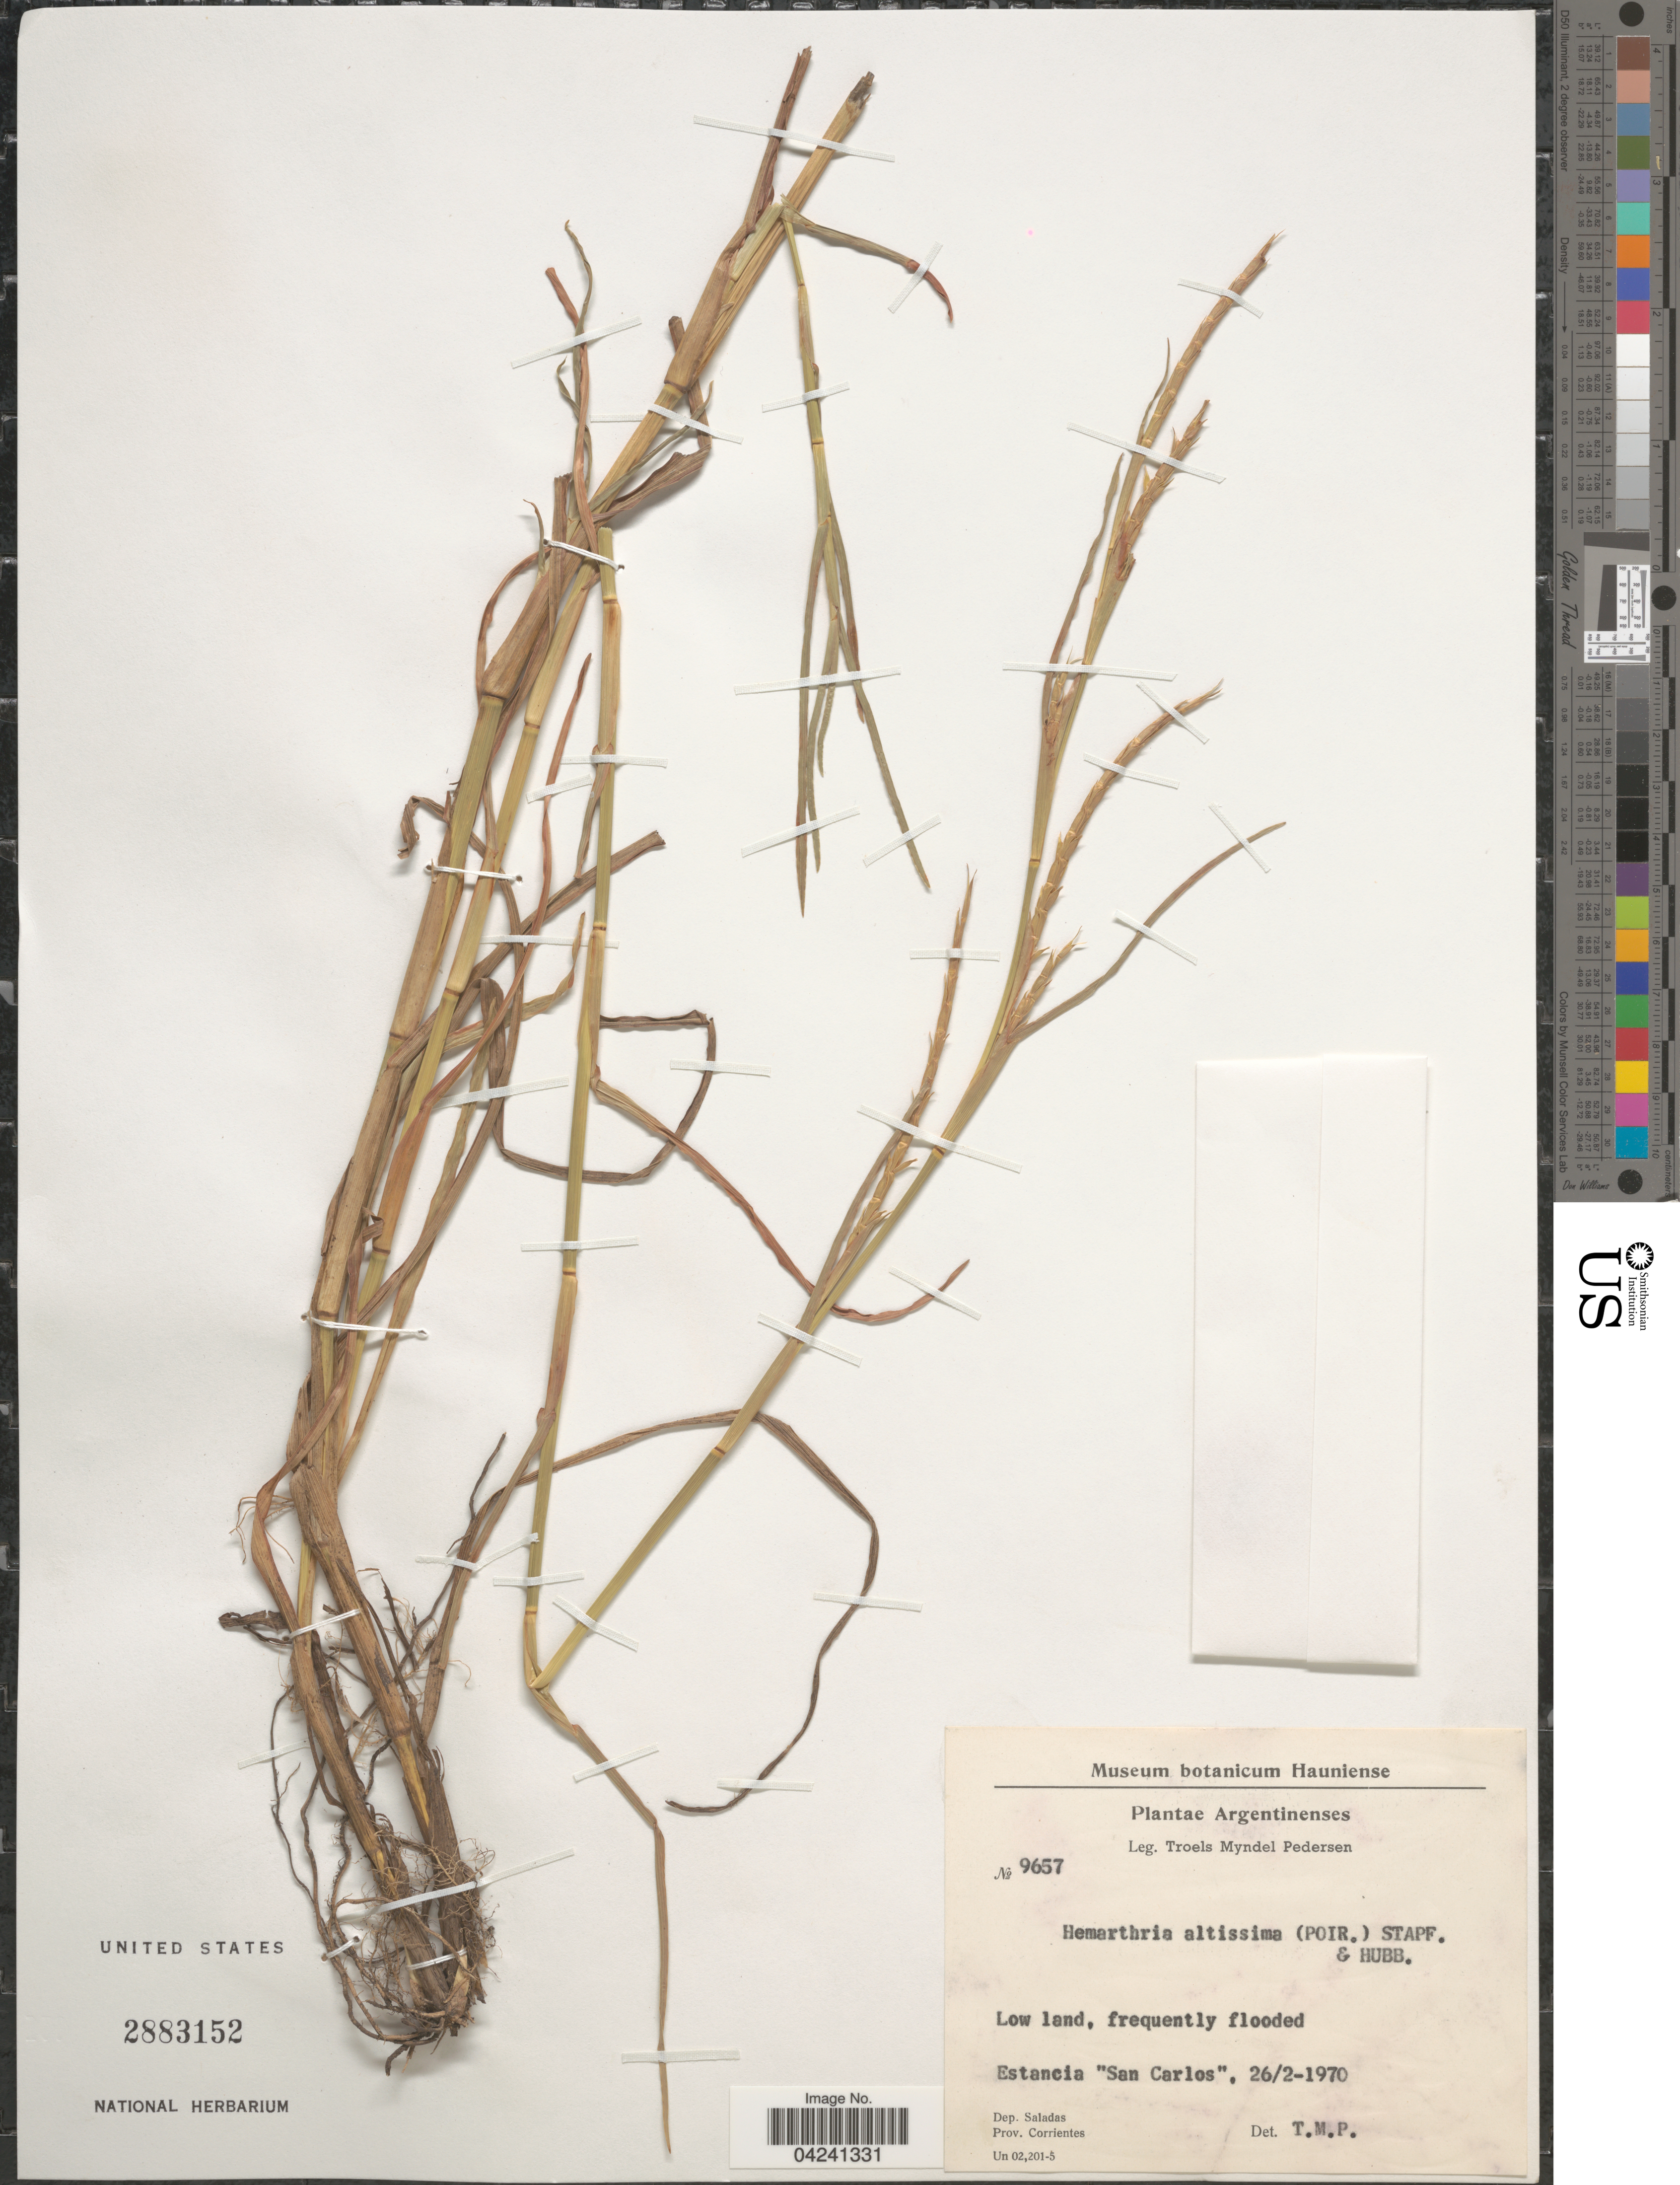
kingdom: Plantae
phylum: Tracheophyta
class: Liliopsida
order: Poales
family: Poaceae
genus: Hemarthria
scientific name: Hemarthria altissima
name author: (Poir.) Stapf & C. E. Hubb.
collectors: T. Pederson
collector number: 9657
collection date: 1970-02-26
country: Argentina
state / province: Corrientes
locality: Estancia "San Carlos", Dep. Saladas.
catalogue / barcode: US 2883152